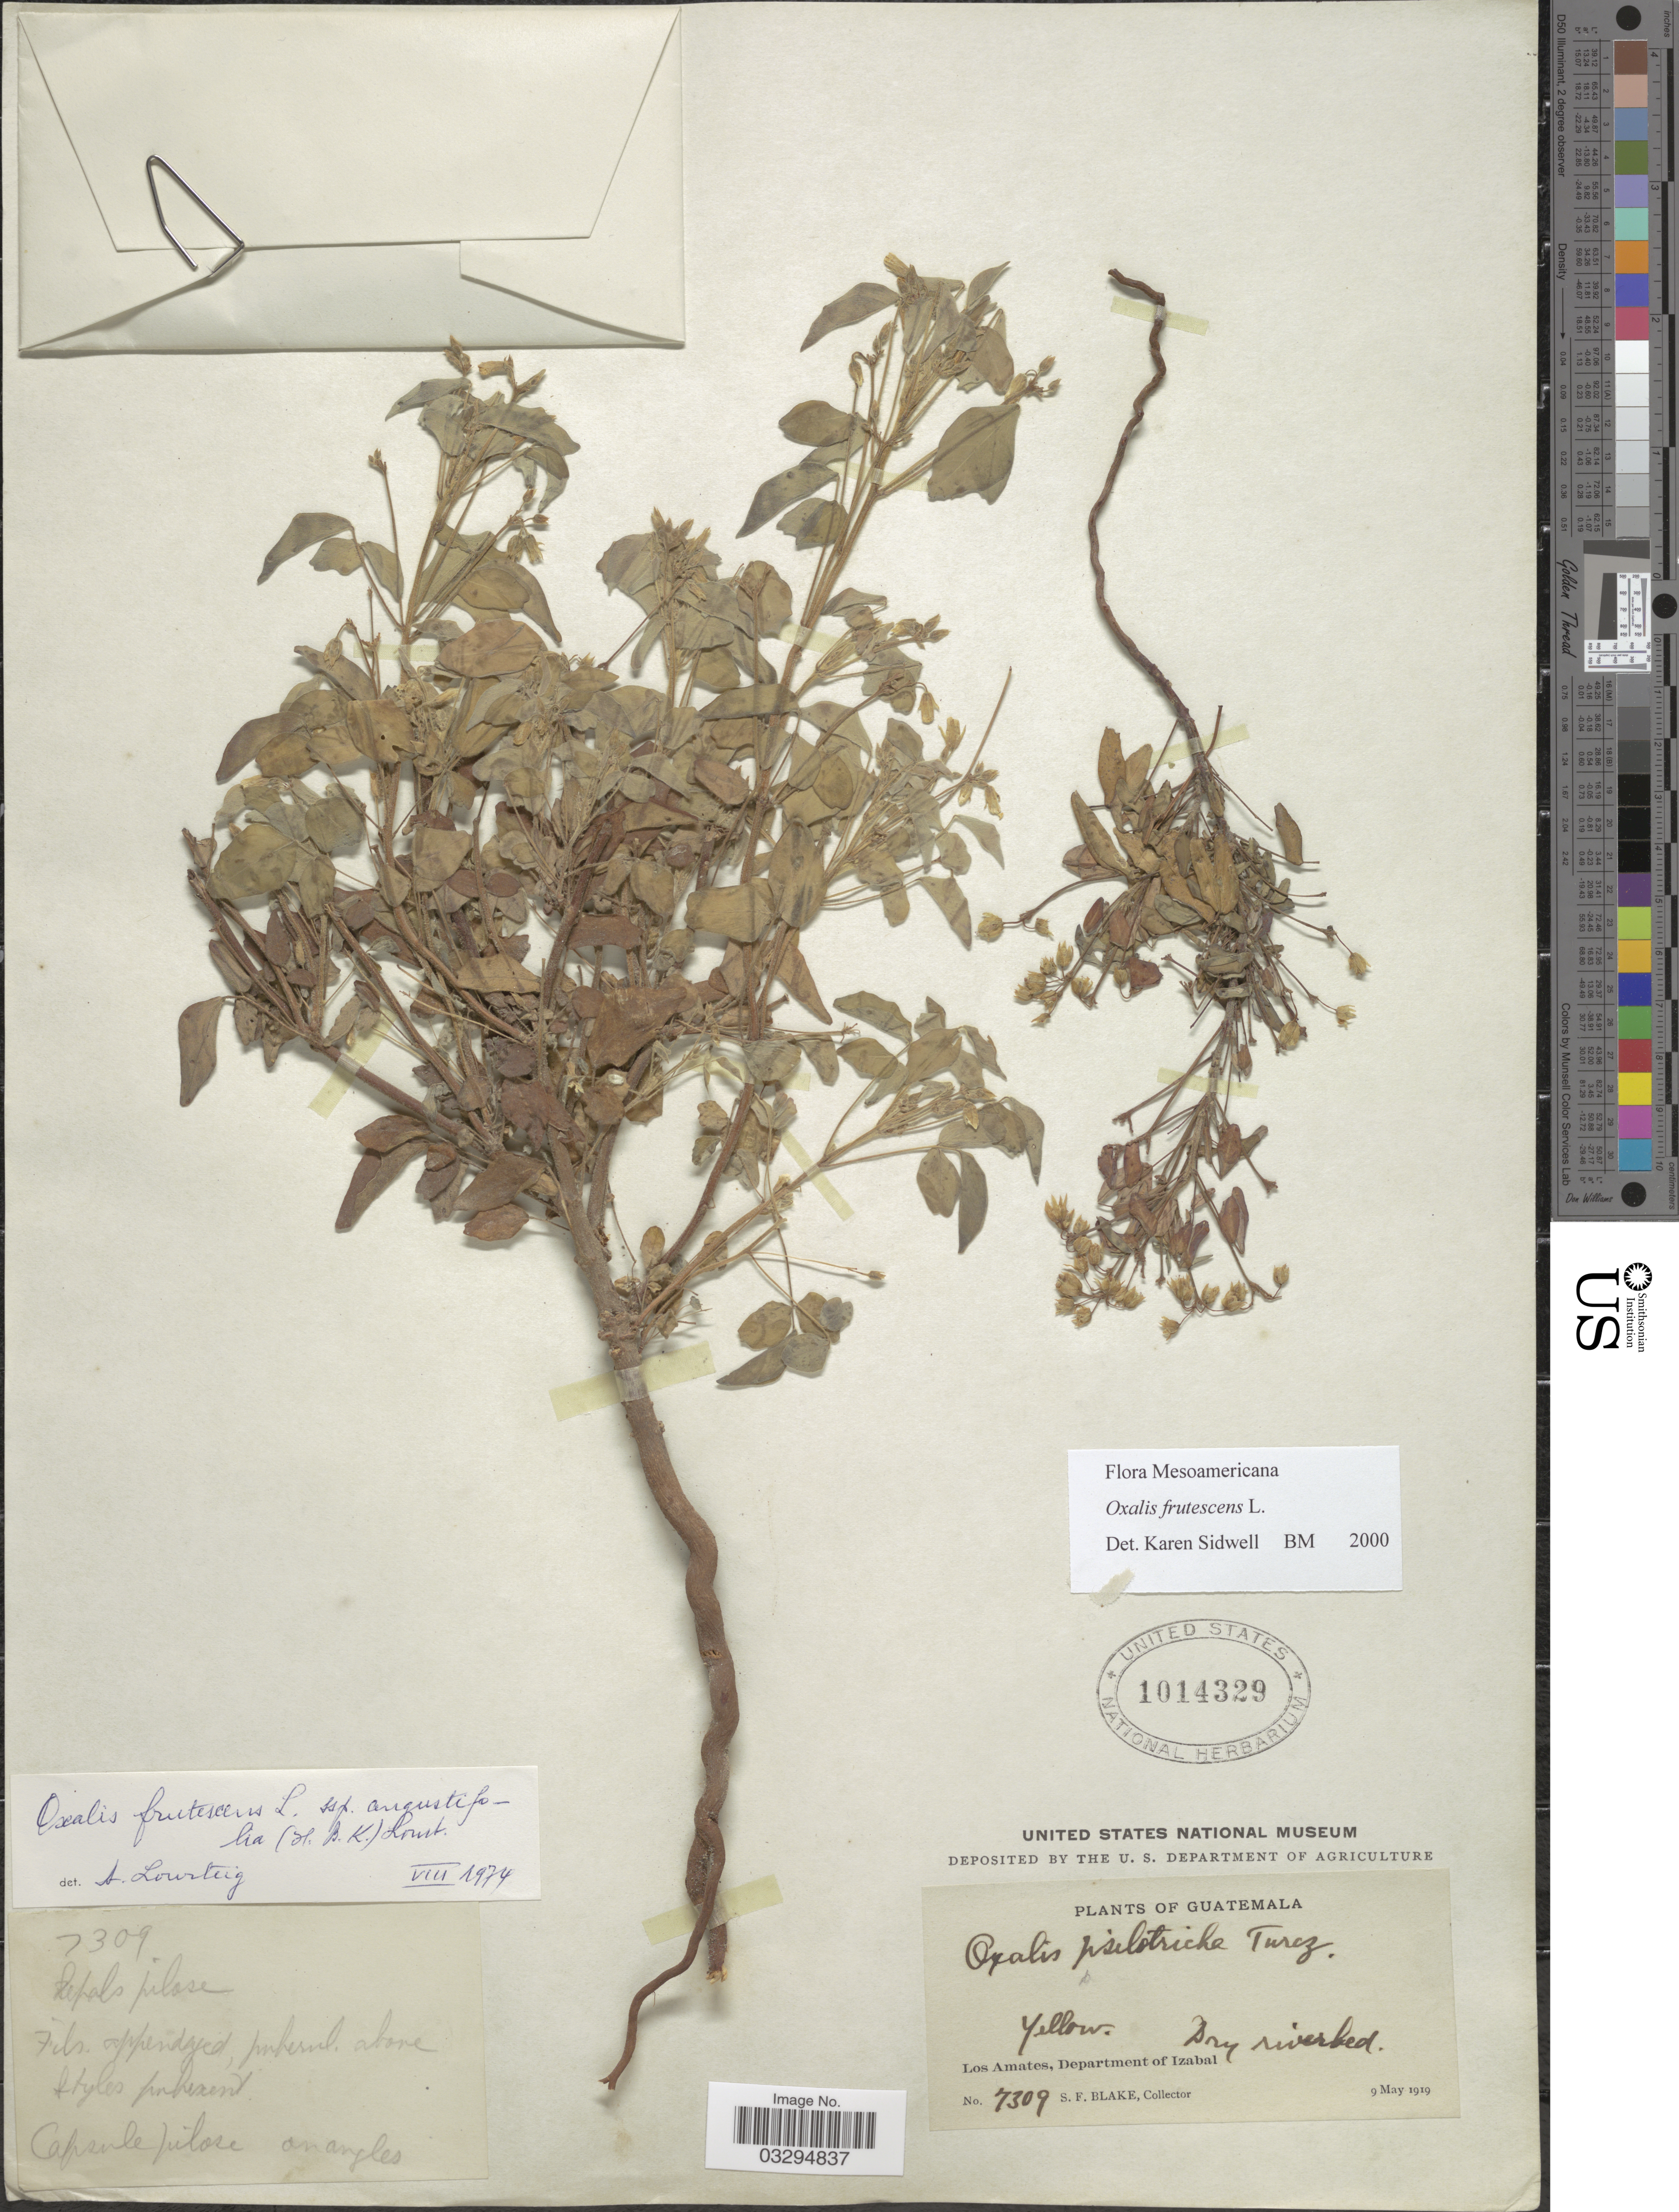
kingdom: Plantae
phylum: Tracheophyta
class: Magnoliopsida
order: Oxalidales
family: Oxalidaceae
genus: Oxalis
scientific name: Oxalis frutescens subsp. angustifolia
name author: (Kunth) Lourteig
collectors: S. Blake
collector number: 7309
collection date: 1919-05-09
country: Guatemala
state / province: Izabal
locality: Los Amates, Department of Izabal.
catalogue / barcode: US 1014329